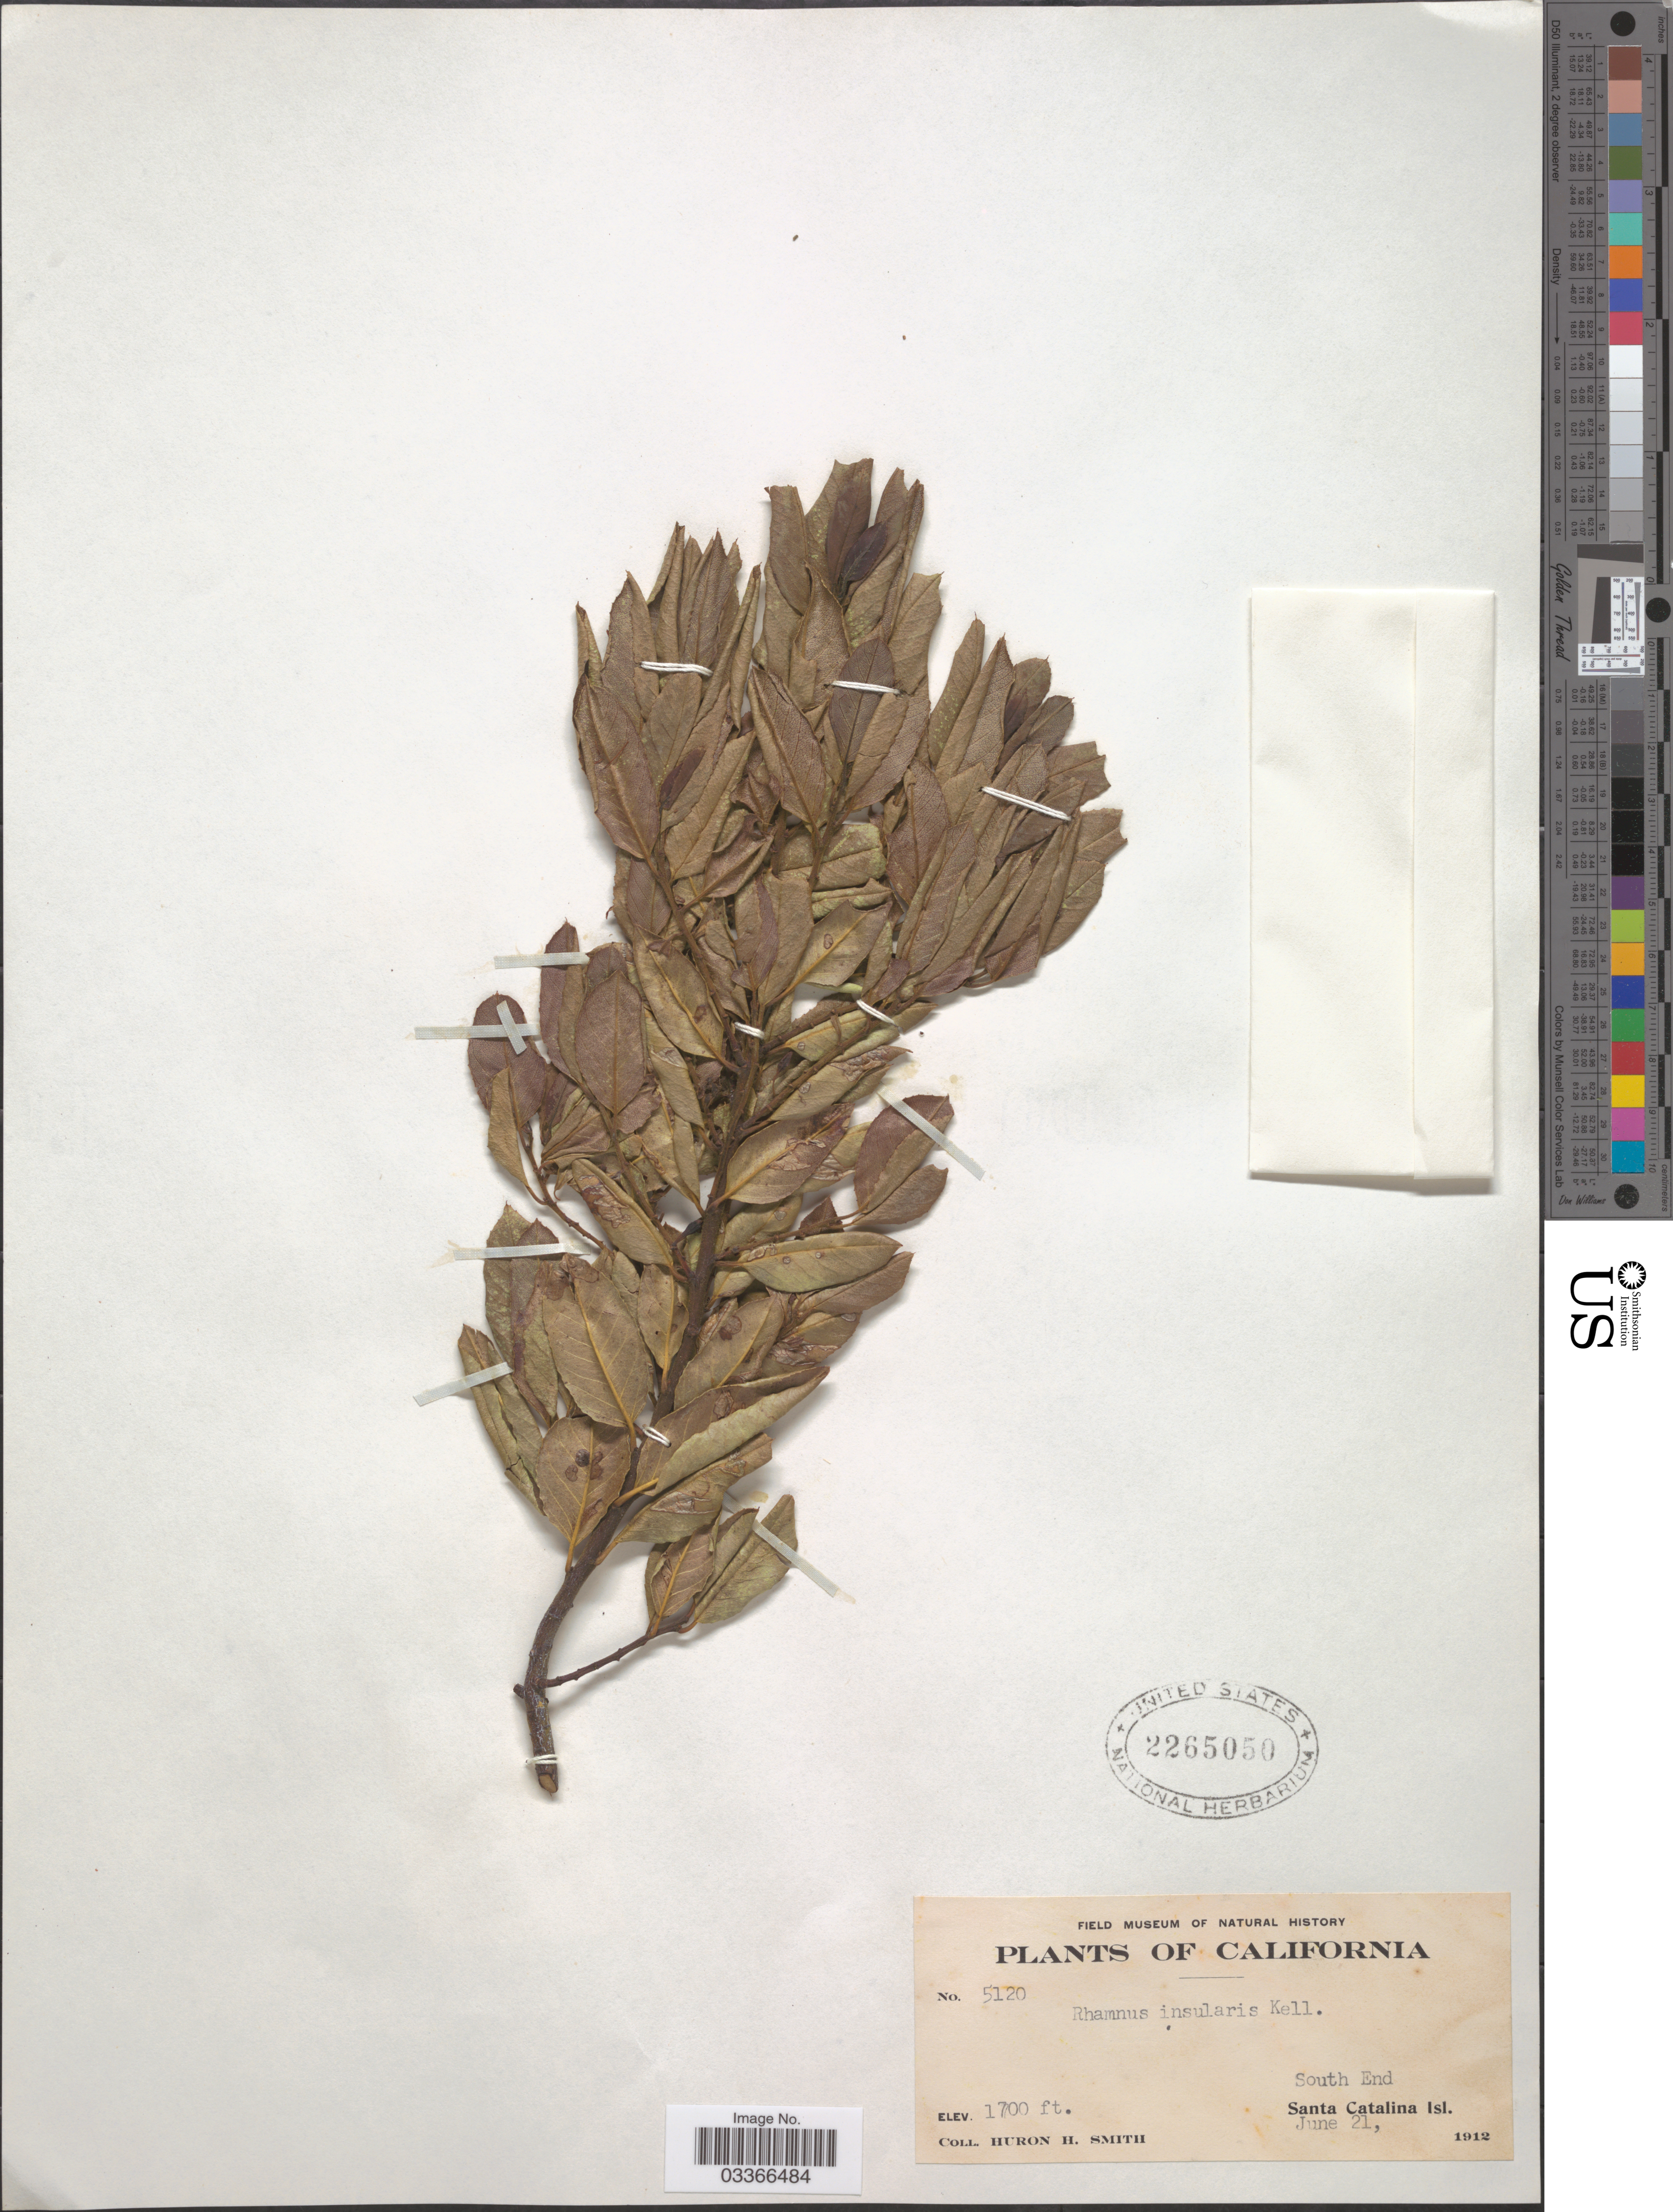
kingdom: Plantae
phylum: Tracheophyta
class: Magnoliopsida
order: Rosales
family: Rhamnaceae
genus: Rhamnus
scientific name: Rhamnus insularis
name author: Greene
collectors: Huron H. Smith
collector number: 5120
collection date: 1912-06-21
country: United States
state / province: California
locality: South End. Santa Catalina Isl.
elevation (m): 518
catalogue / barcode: US 2265050